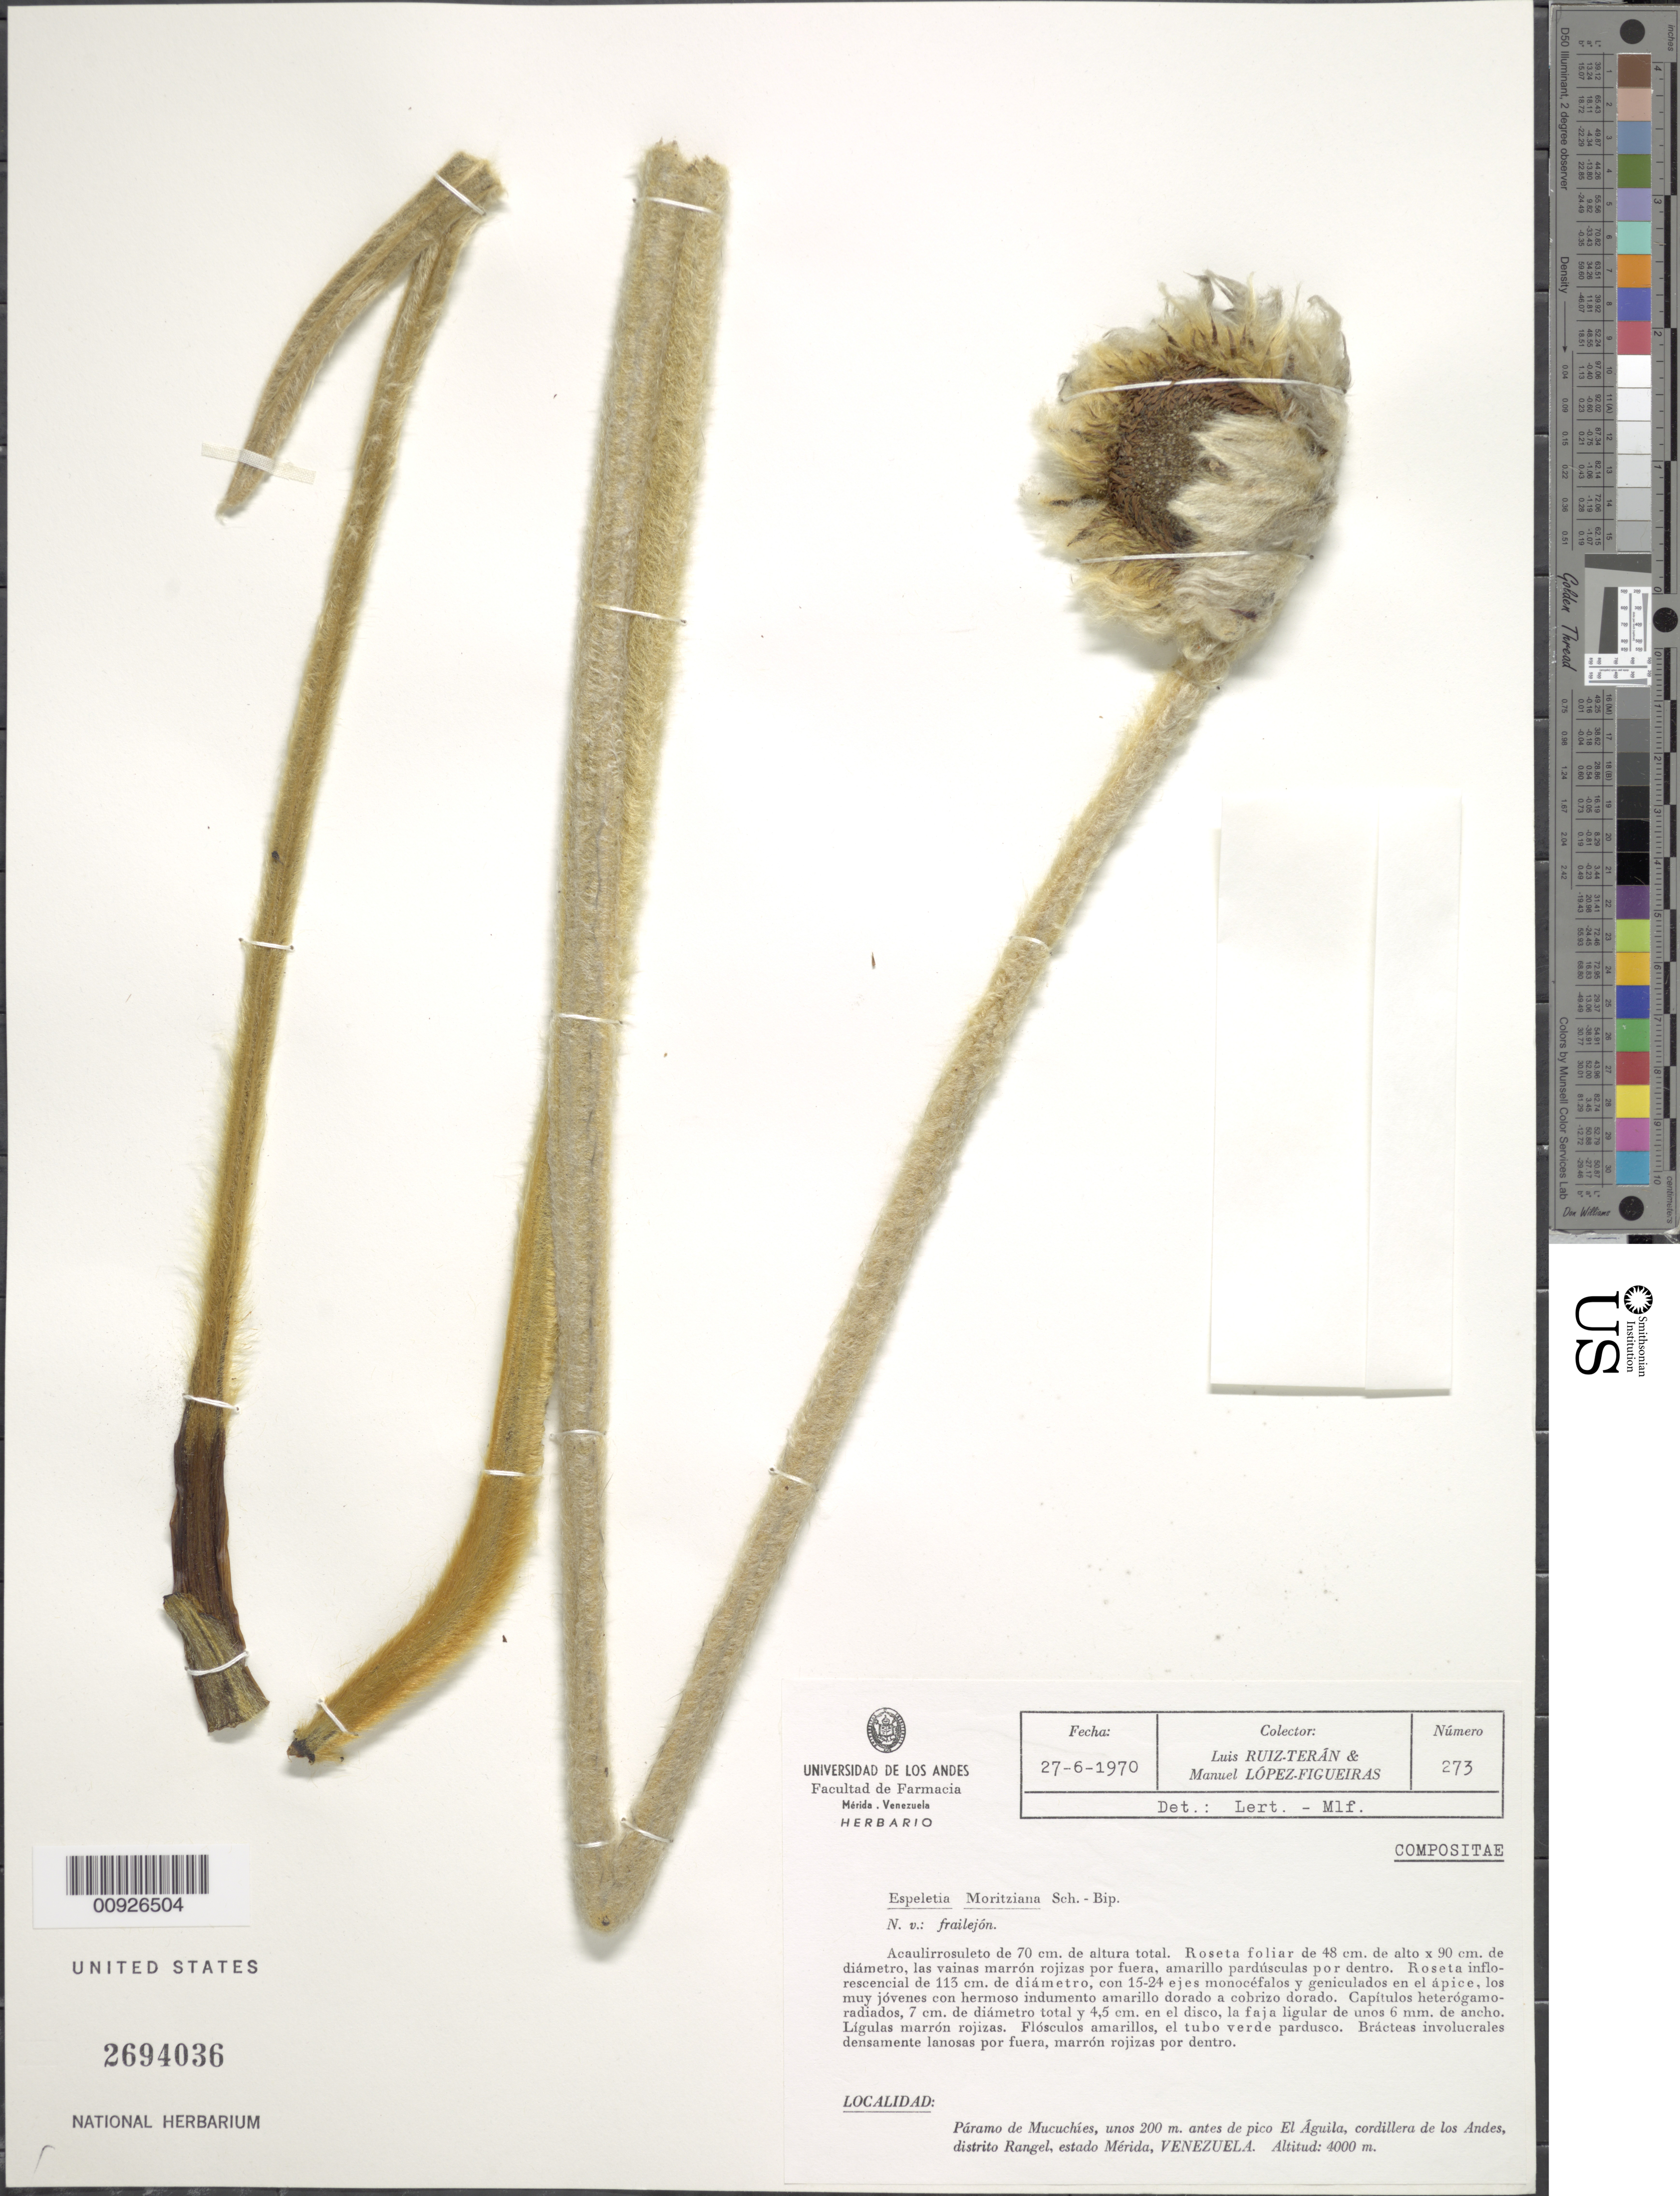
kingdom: Plantae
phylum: Tracheophyta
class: Magnoliopsida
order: Asterales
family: Asteraceae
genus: Coespeletia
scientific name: Coespeletia moritziana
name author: (Sch. Bip. ex Wedd.) Cuatrec.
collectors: L. E. Ruíz-Terán & M. López Figueiras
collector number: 273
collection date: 1970-06-27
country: Venezuela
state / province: Mérida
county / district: Rangel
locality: Páramo de Mucuchíes. Unos 200 m antes del Pico El Águila, cordillera de los Andes.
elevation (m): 4000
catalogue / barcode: US 2694036